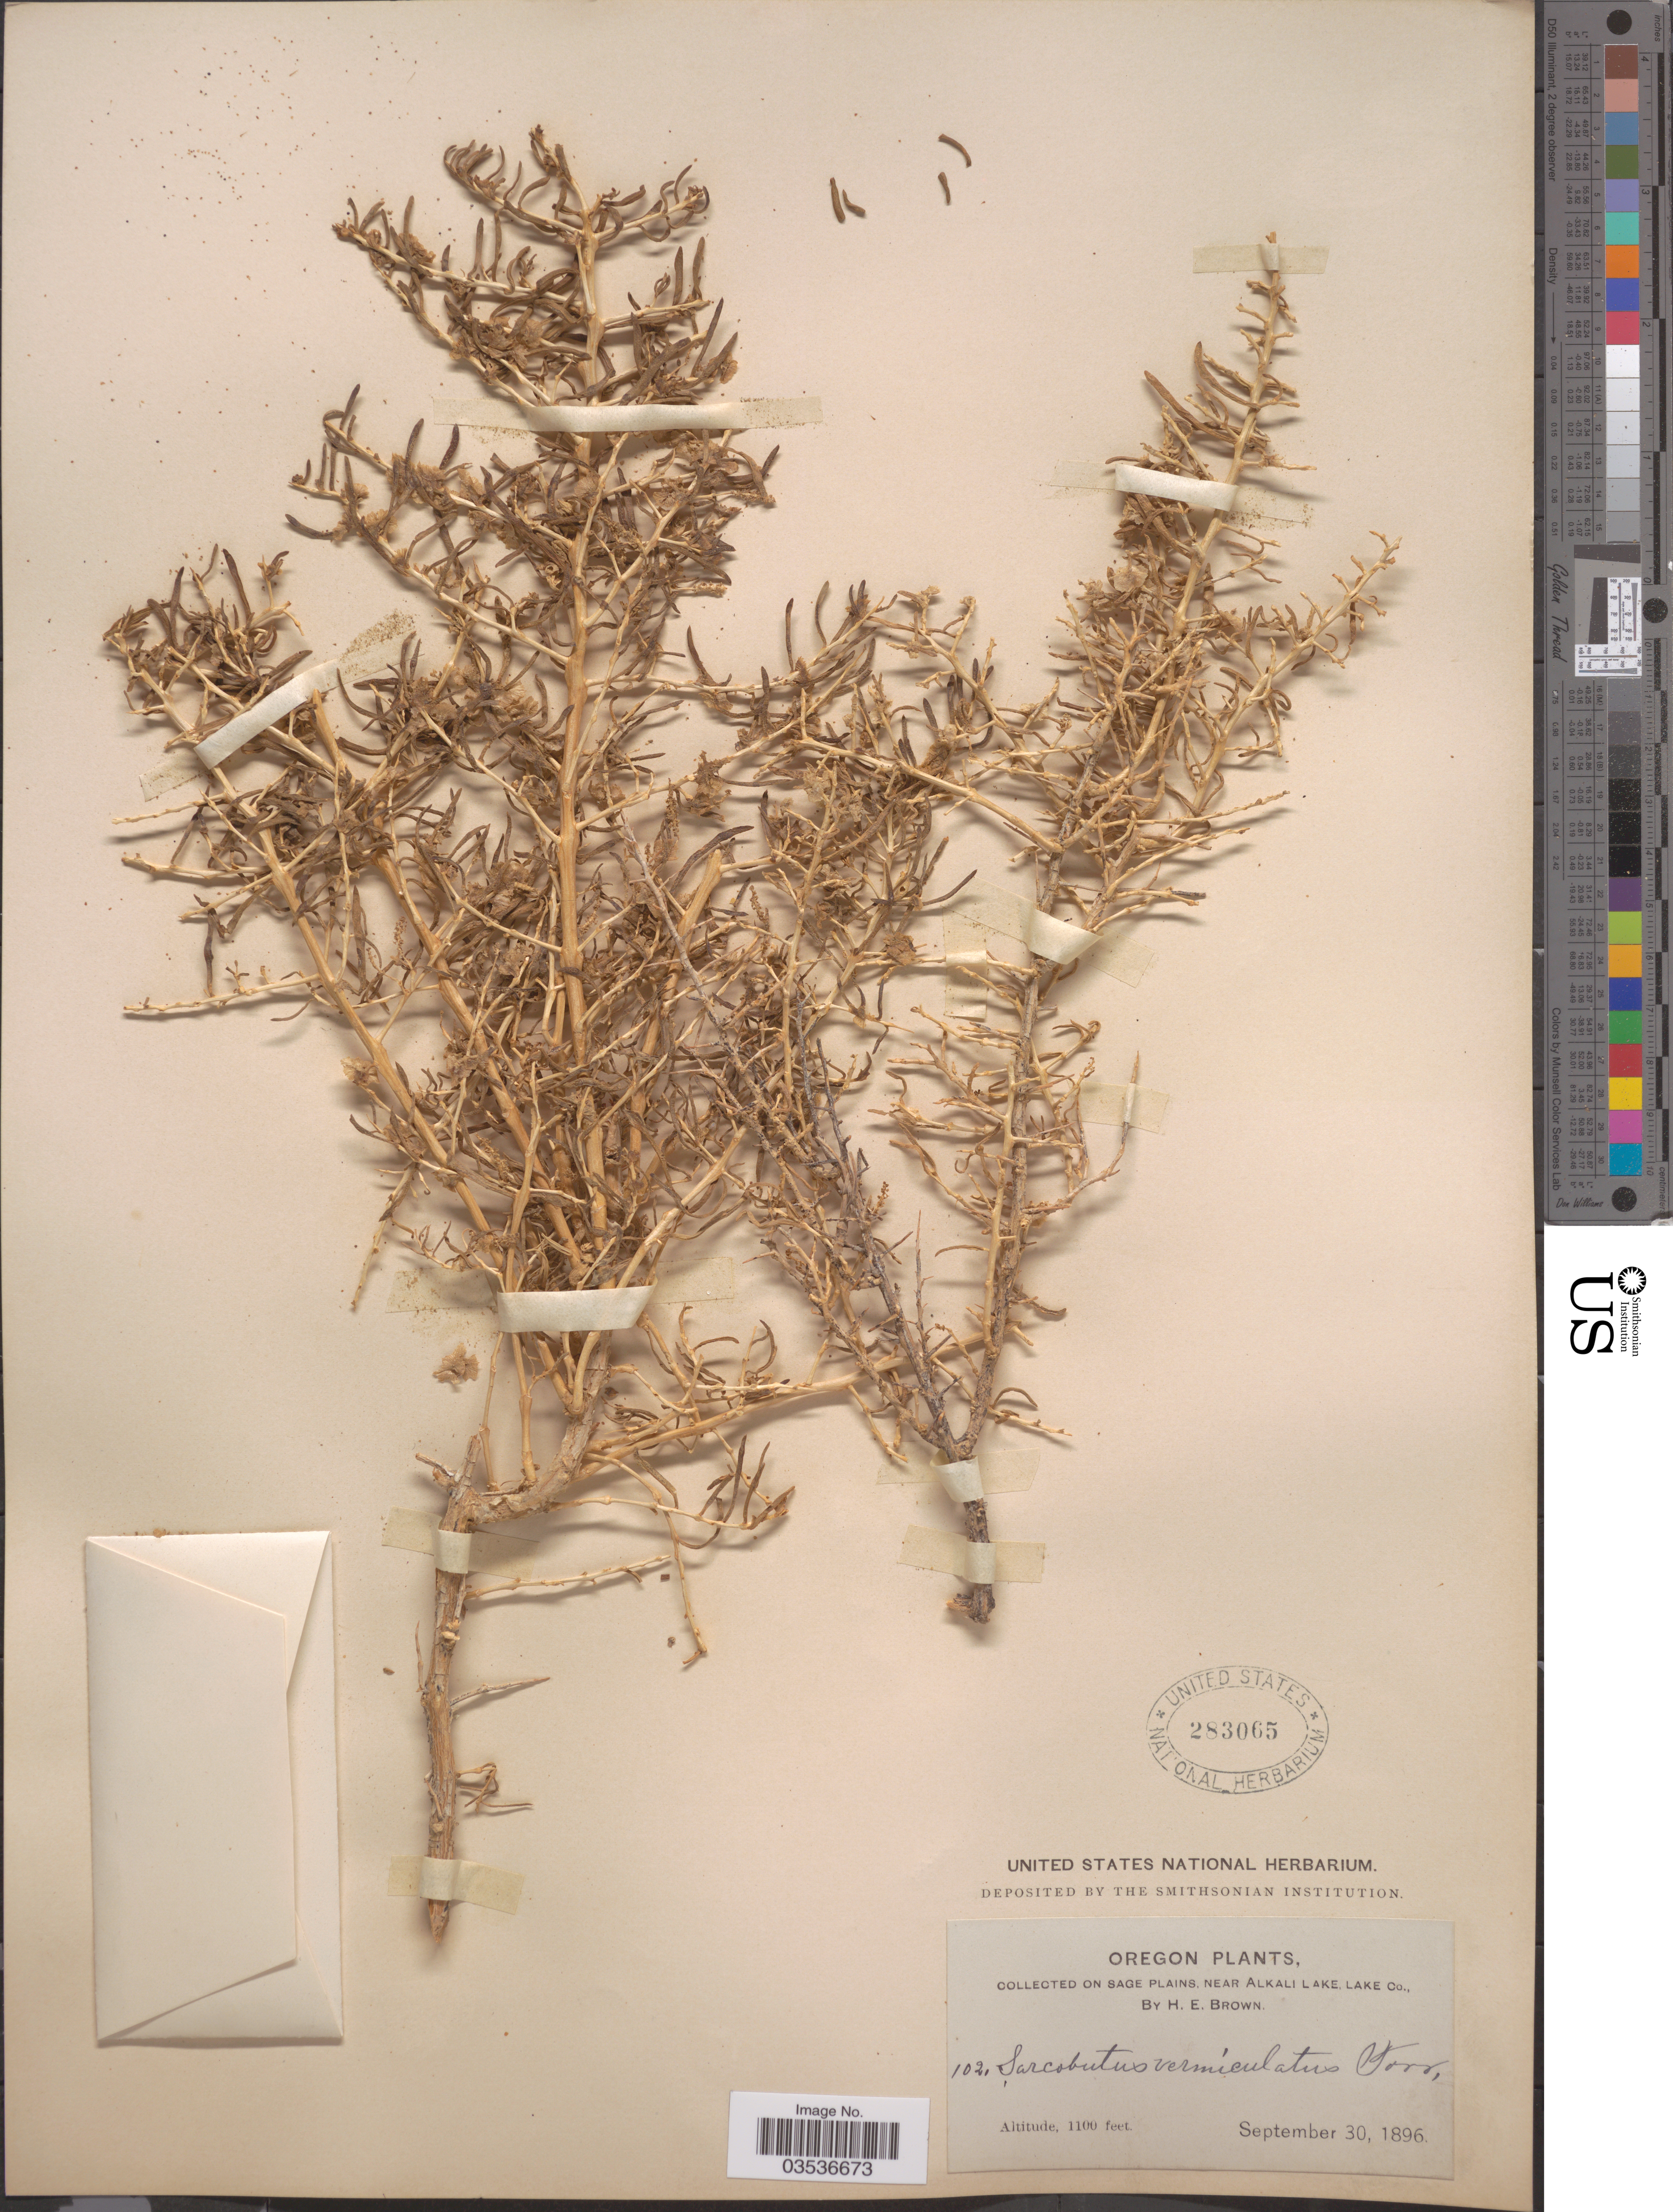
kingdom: Plantae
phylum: Tracheophyta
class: Magnoliopsida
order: Caryophyllales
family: Sarcobataceae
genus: Sarcobatus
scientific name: Sarcobatus vermiculatus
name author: (Hook.) Torr.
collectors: H. E. Brown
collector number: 102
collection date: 1896-09-30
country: United States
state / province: Oregon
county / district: Lake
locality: On Sage Plains, near Alkali Lake, Lake Co.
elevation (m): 335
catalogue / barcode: US 283065